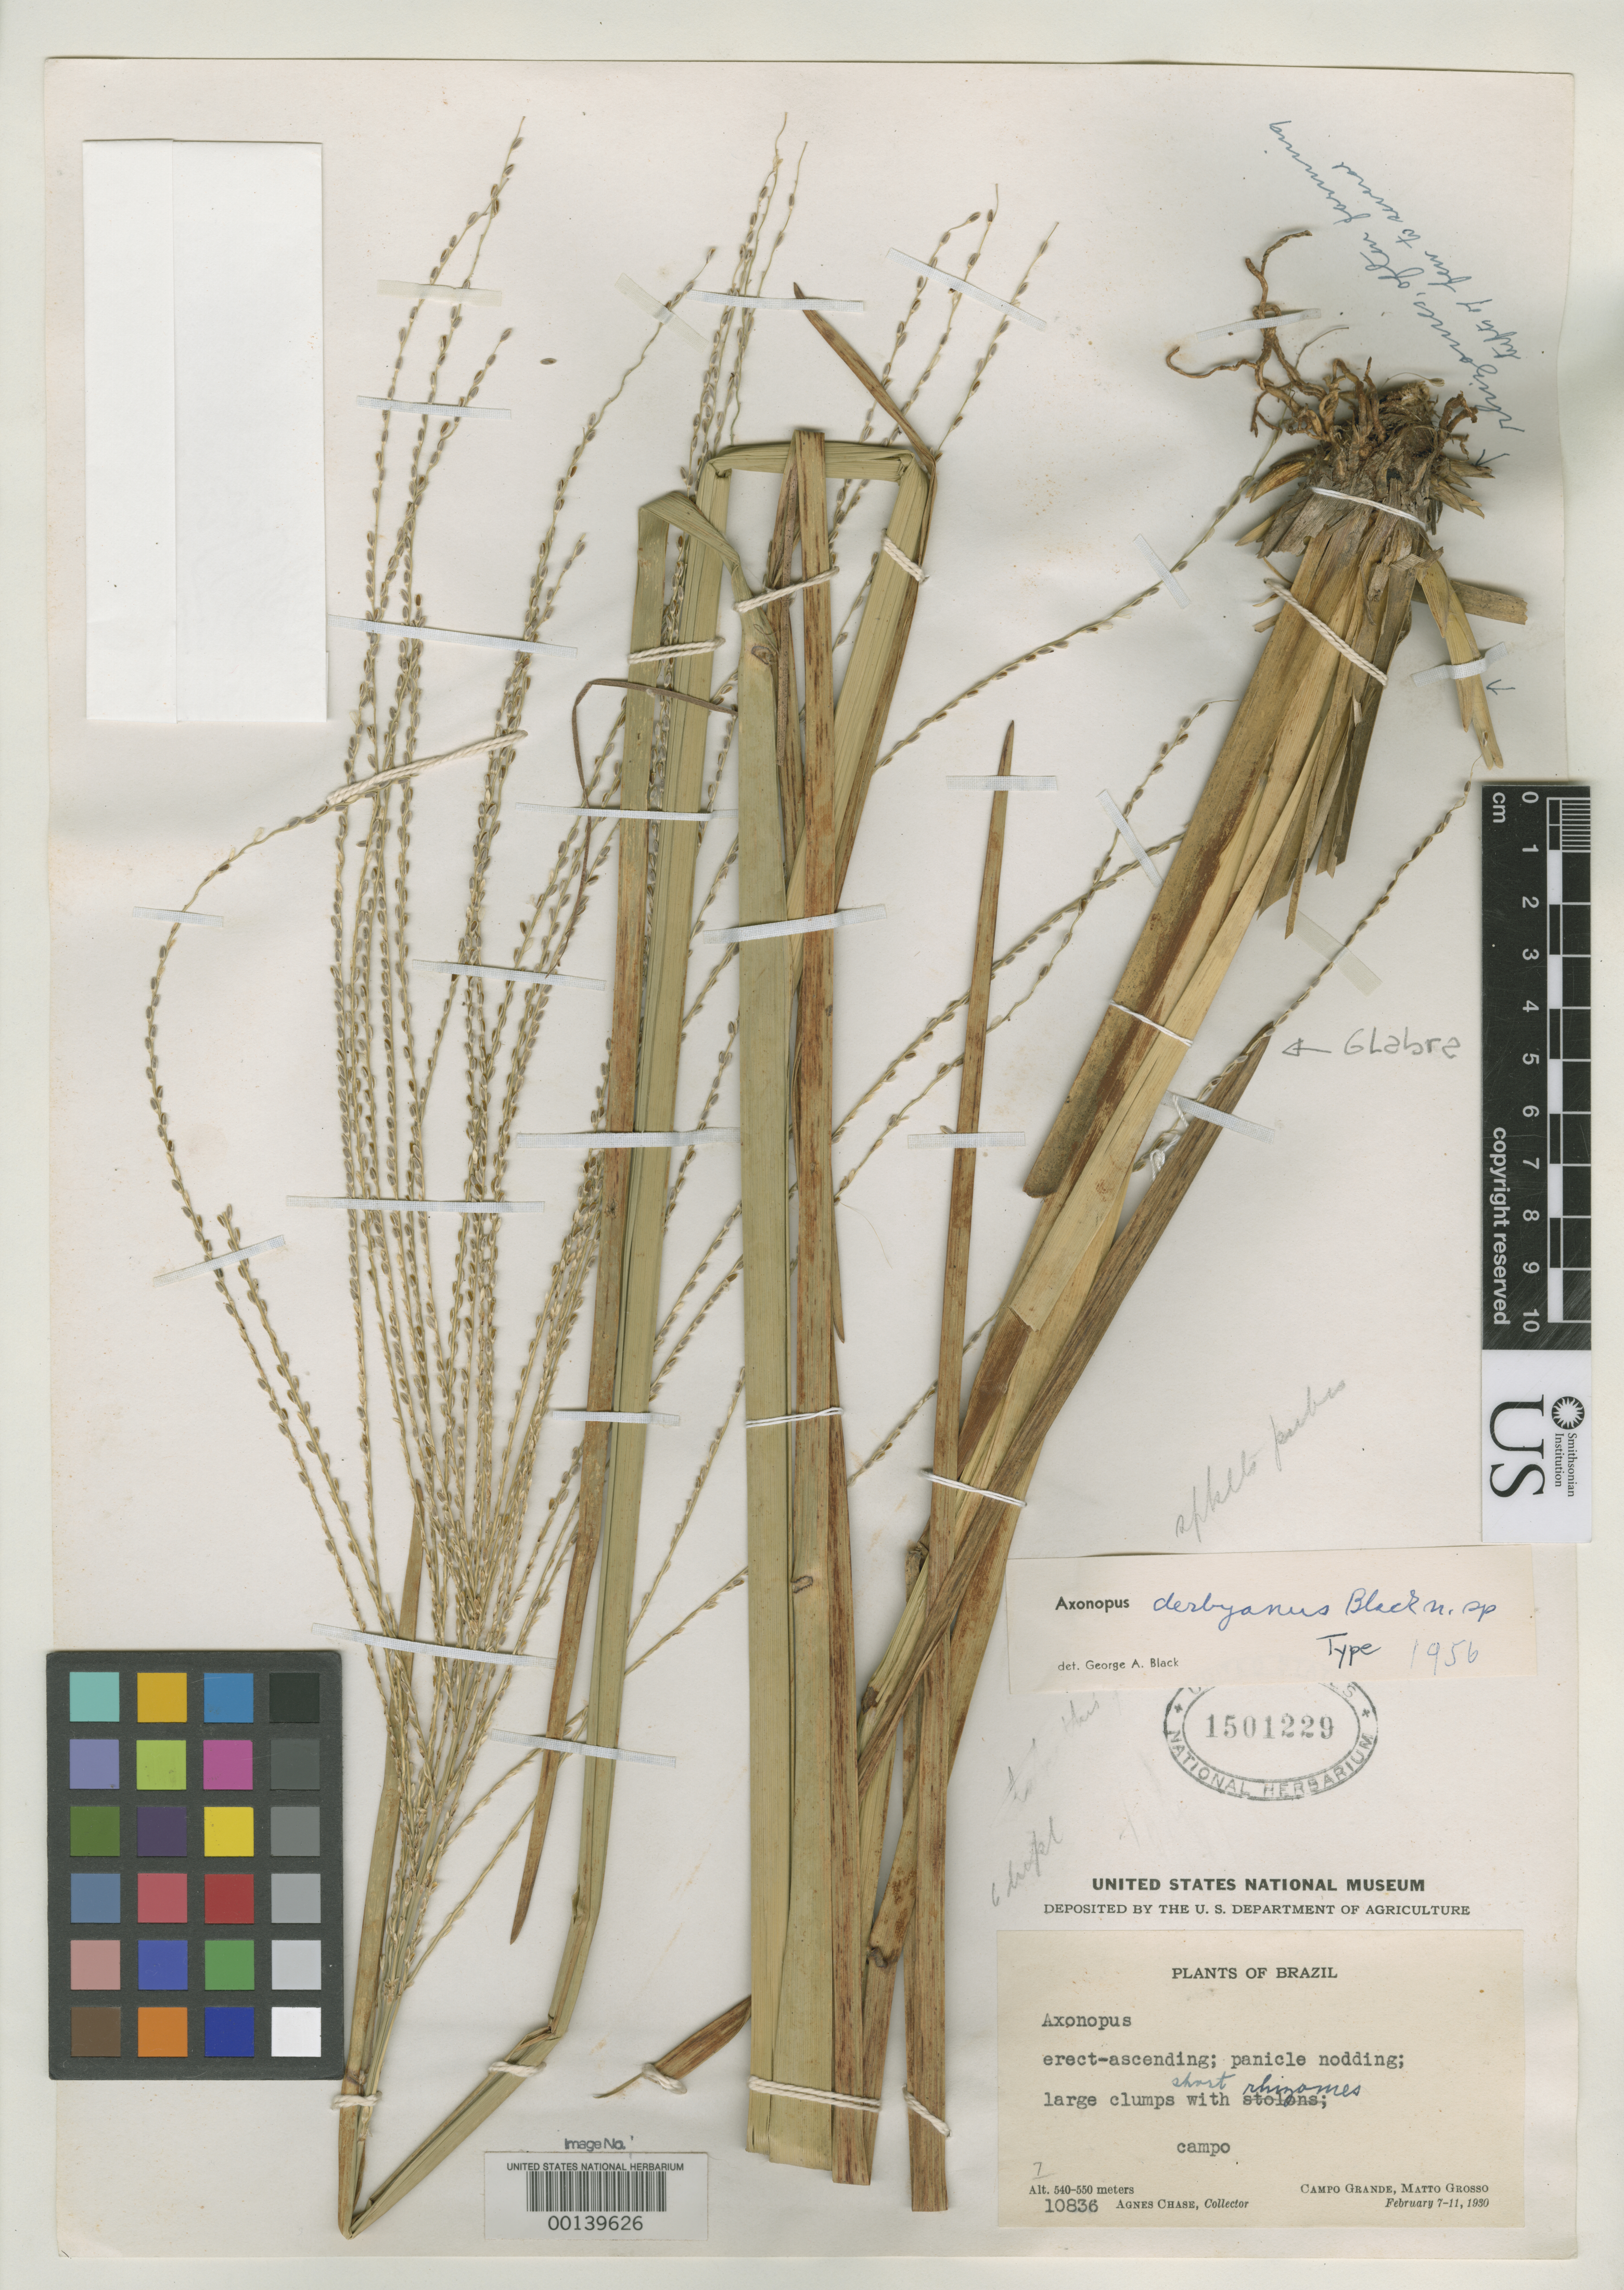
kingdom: Plantae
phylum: Tracheophyta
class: Liliopsida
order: Poales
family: Poaceae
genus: Axonopus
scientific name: Axonopus derbyanus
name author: G.A. Black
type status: Holotype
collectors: A. Chase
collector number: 10836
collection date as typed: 07 Feb 1930 to 11 Feb 1930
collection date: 1930-02-07/1930-02-11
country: Brazil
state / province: Mato Grosso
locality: Campo Grande.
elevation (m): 540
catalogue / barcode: US 1501229